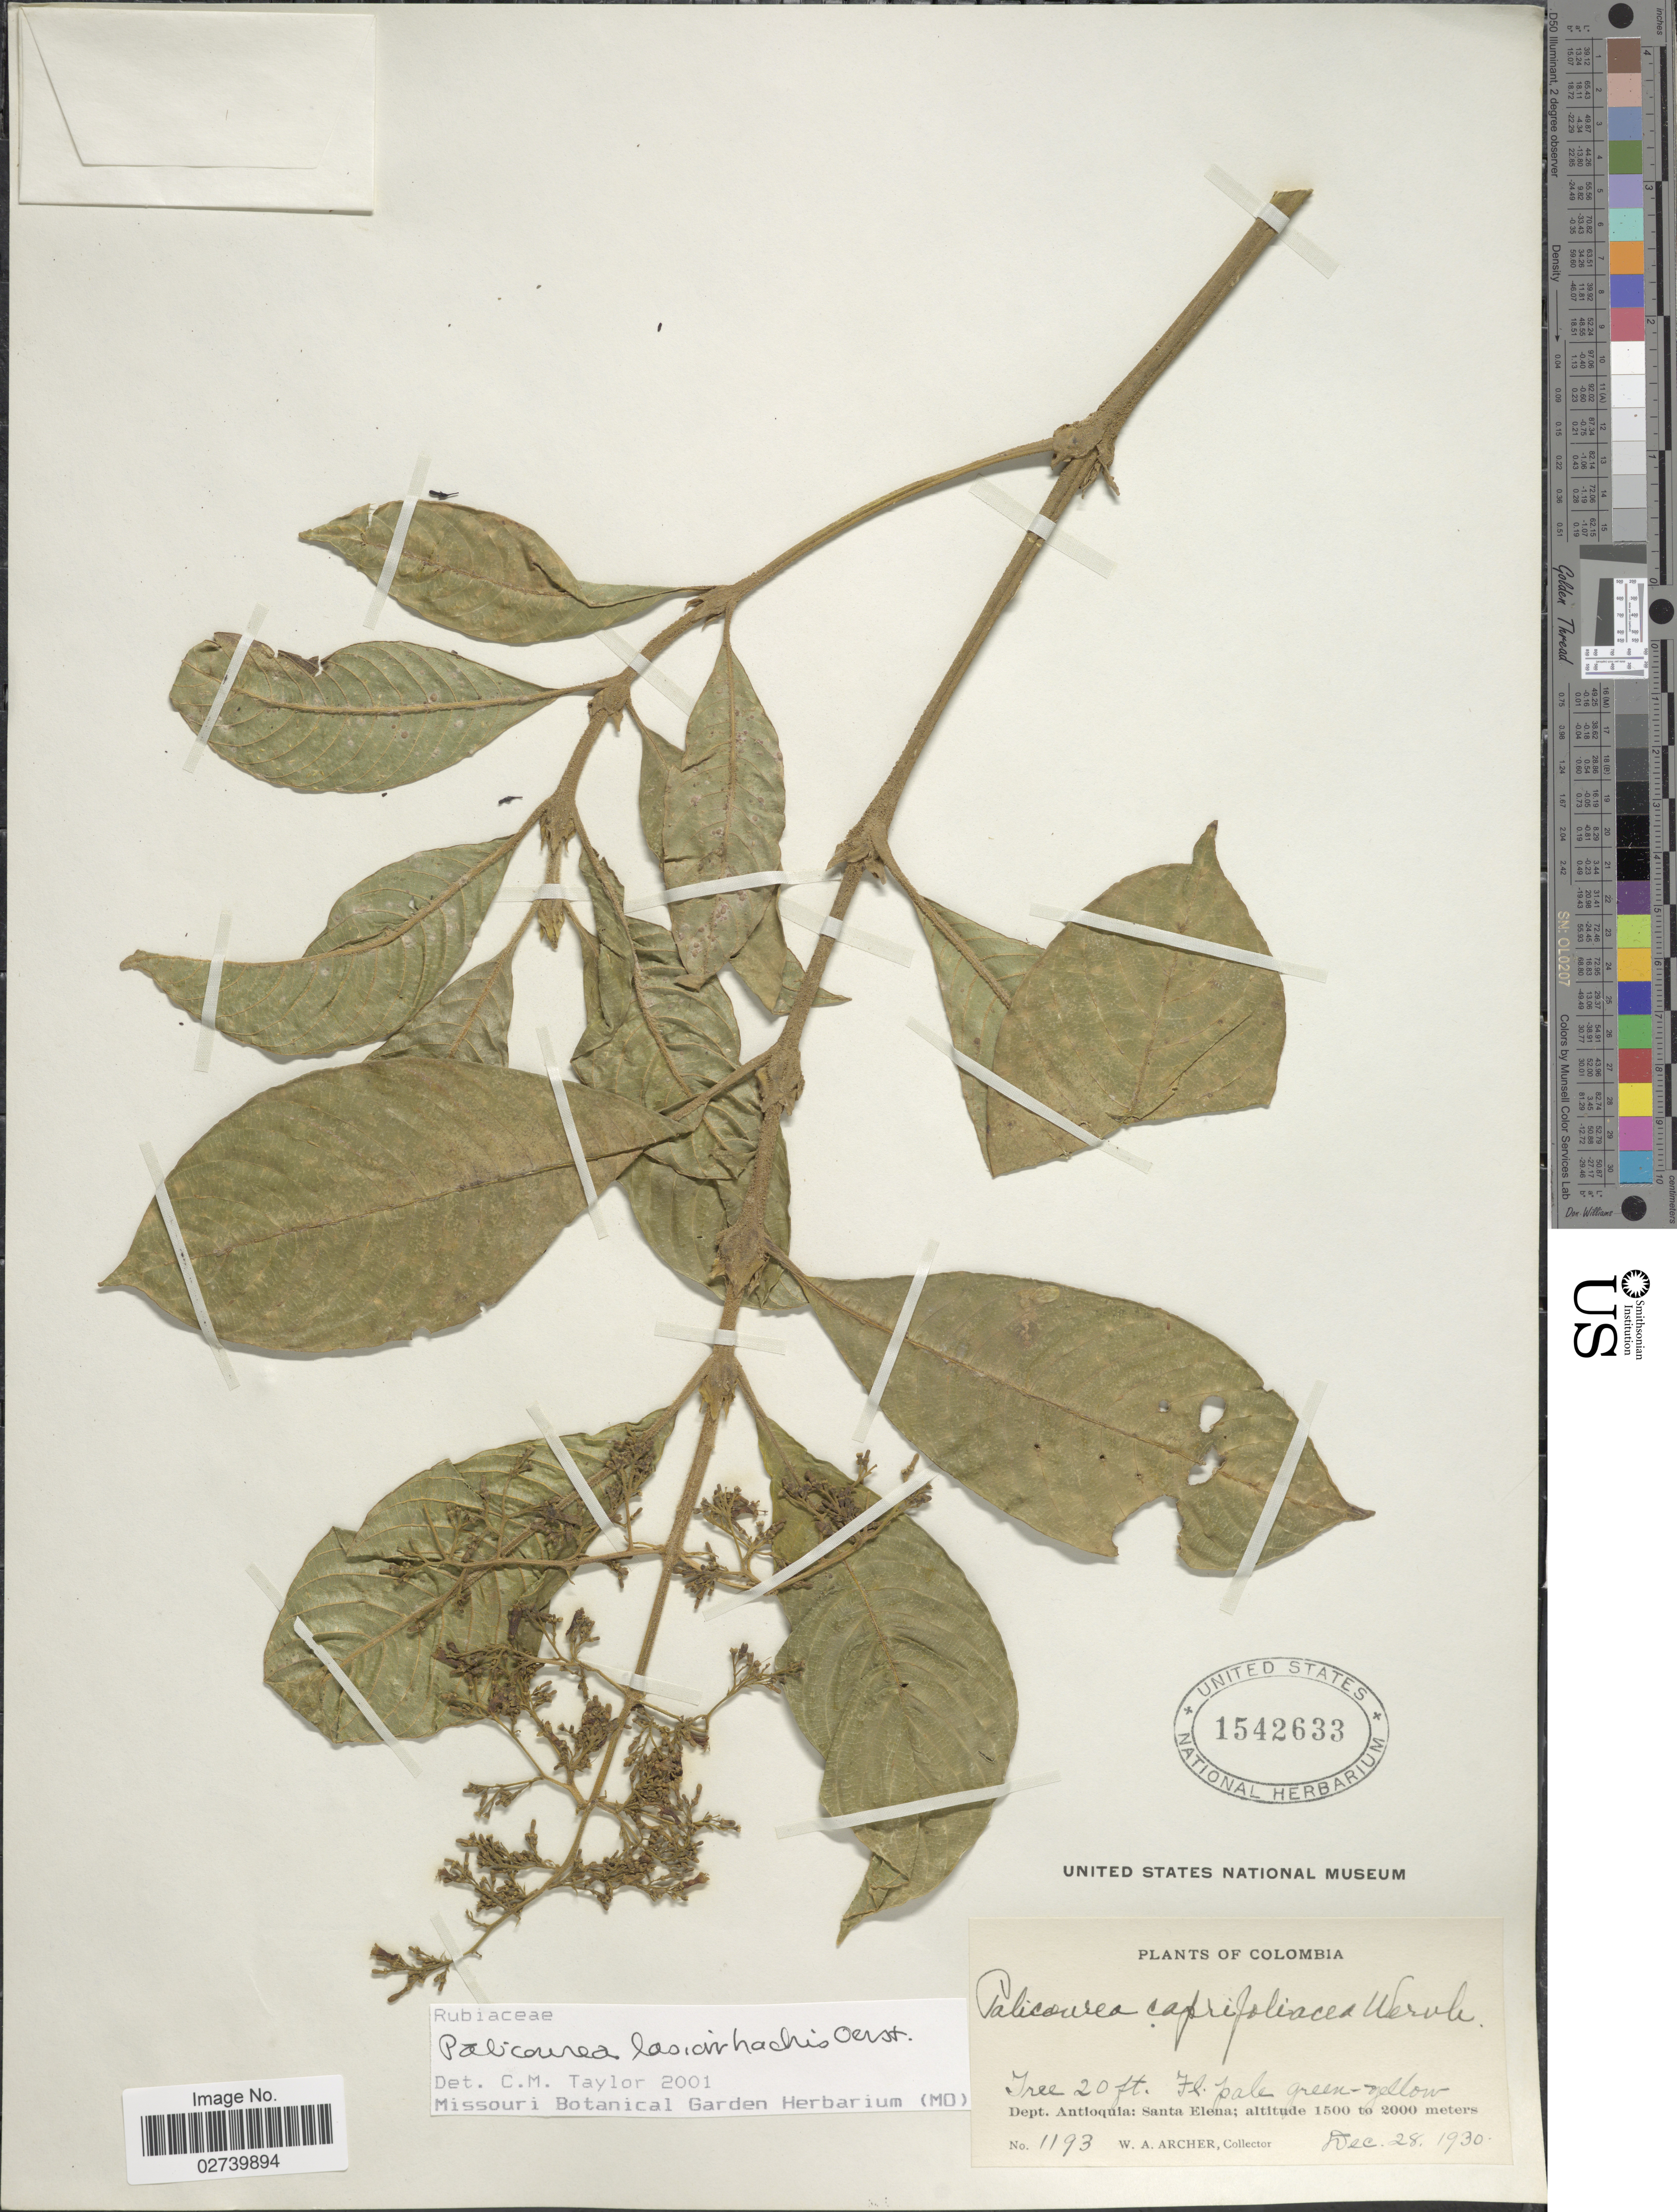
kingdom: Plantae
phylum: Tracheophyta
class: Magnoliopsida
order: Gentianales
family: Rubiaceae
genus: Palicourea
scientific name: Palicourea lasiorrhachis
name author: Oerst.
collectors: W. A. Archer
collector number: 1193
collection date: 1930-12-28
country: Colombia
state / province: Antioquia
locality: Santa Elena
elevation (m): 1500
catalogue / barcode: US 1542633